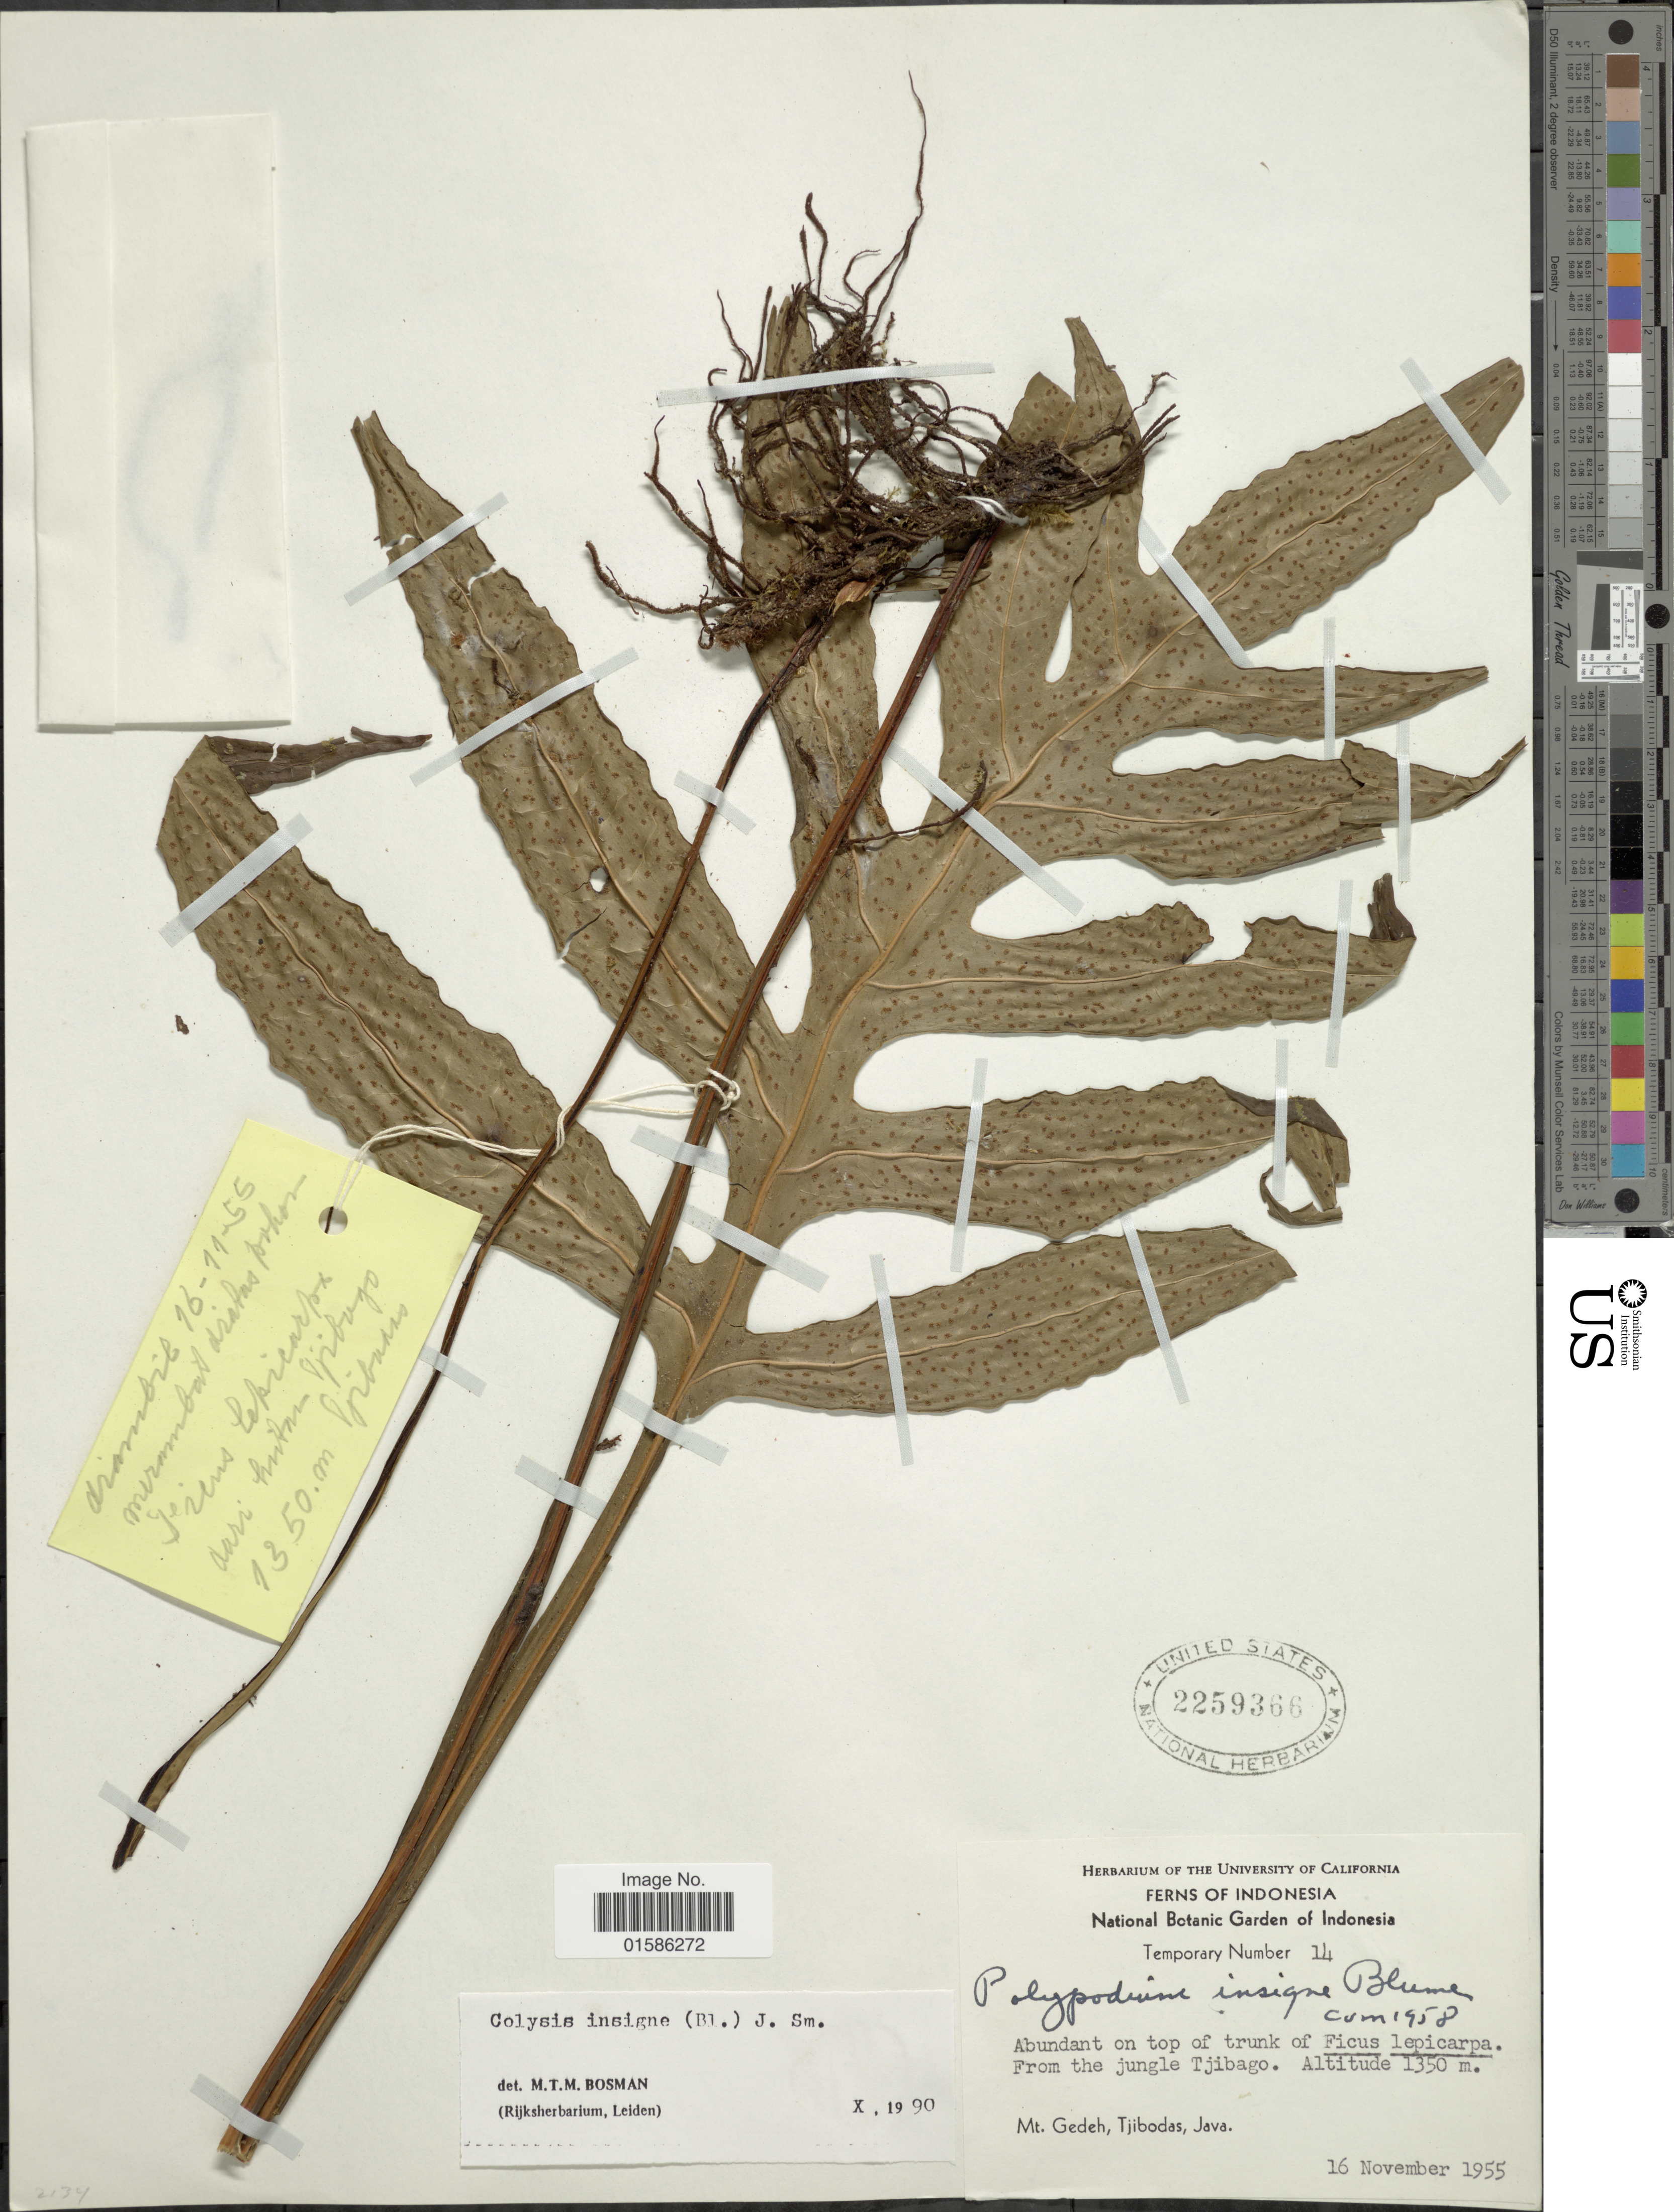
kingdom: Plantae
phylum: Tracheophyta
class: Polypodiopsida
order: Polypodiales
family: Polypodiaceae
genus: Microsorum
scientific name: Microsorum insigne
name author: (Blume) Copel.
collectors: ex herb. Univ. of California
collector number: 14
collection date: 1955-11-16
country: Indonesia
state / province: Java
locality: Mt Gedeh, Tjibodas, From the jungle Tjibago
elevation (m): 1350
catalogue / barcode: US 2259366